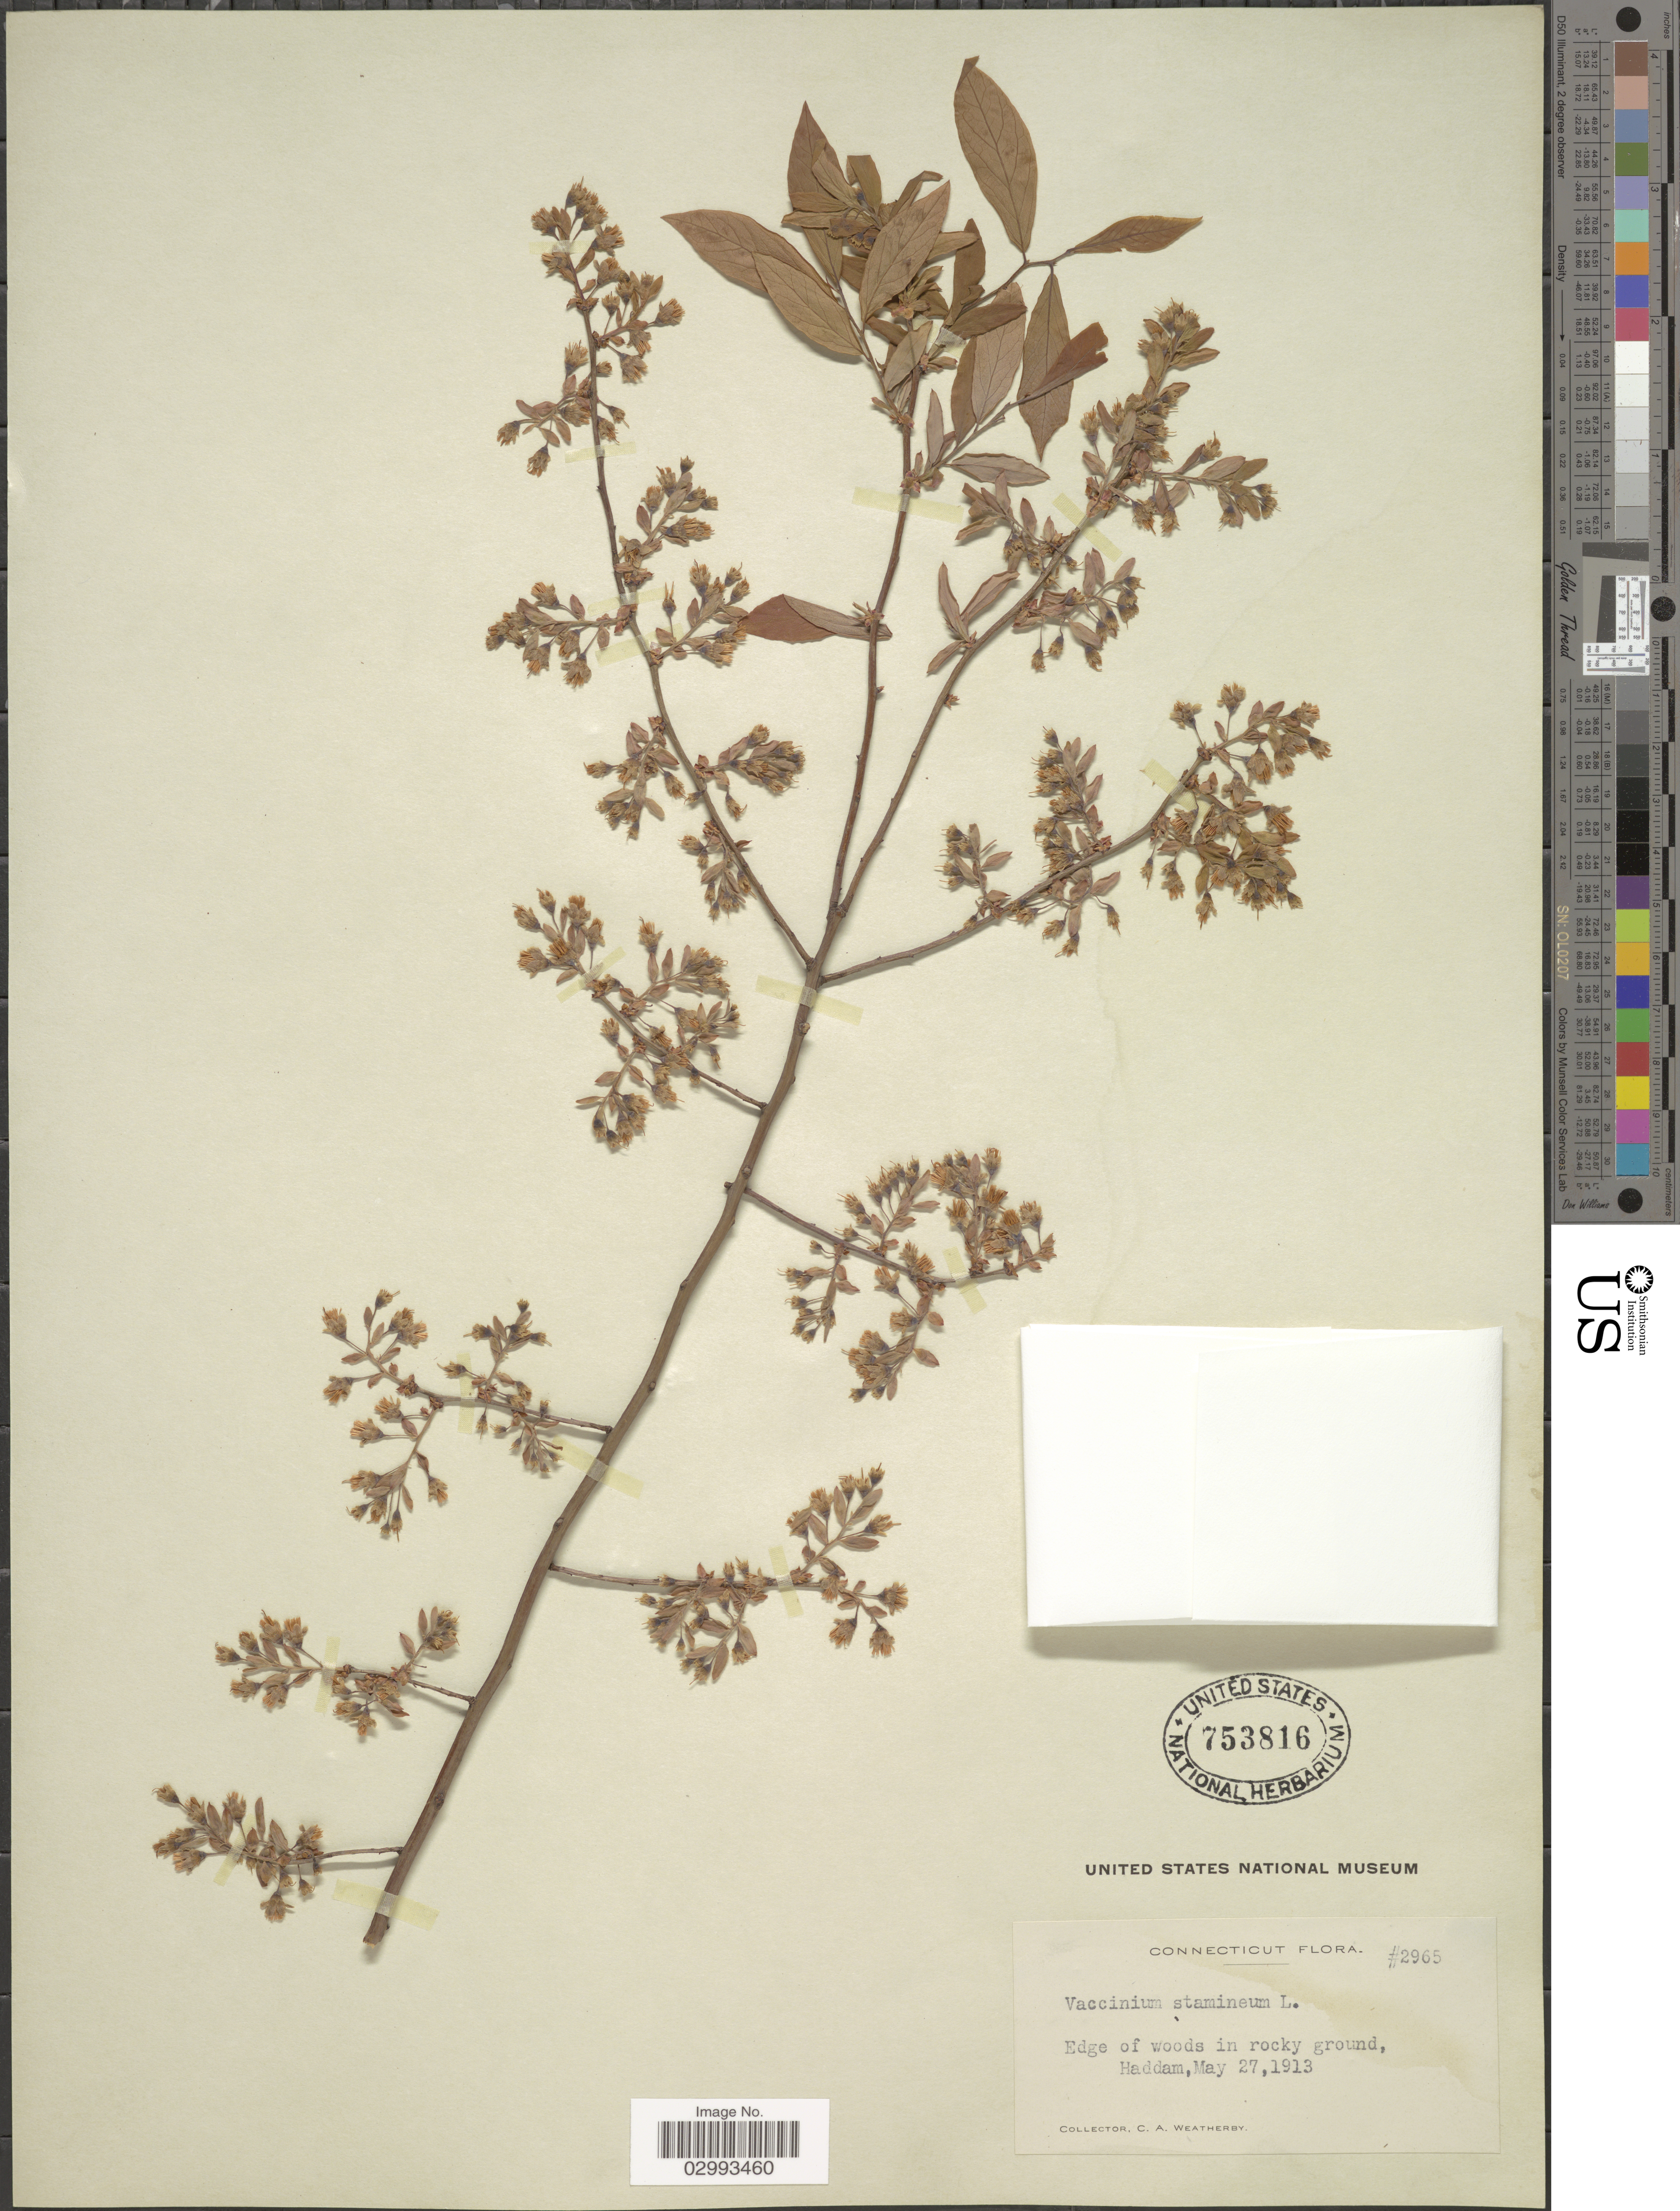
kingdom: Plantae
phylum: Tracheophyta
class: Magnoliopsida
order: Ericales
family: Ericaceae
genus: Polycodium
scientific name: Polycodium stamineum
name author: (L.) Greene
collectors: C. A. Weatherby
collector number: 2965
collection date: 1913-05-27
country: United States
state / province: Connecticut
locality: Haddam.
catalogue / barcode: US 753816